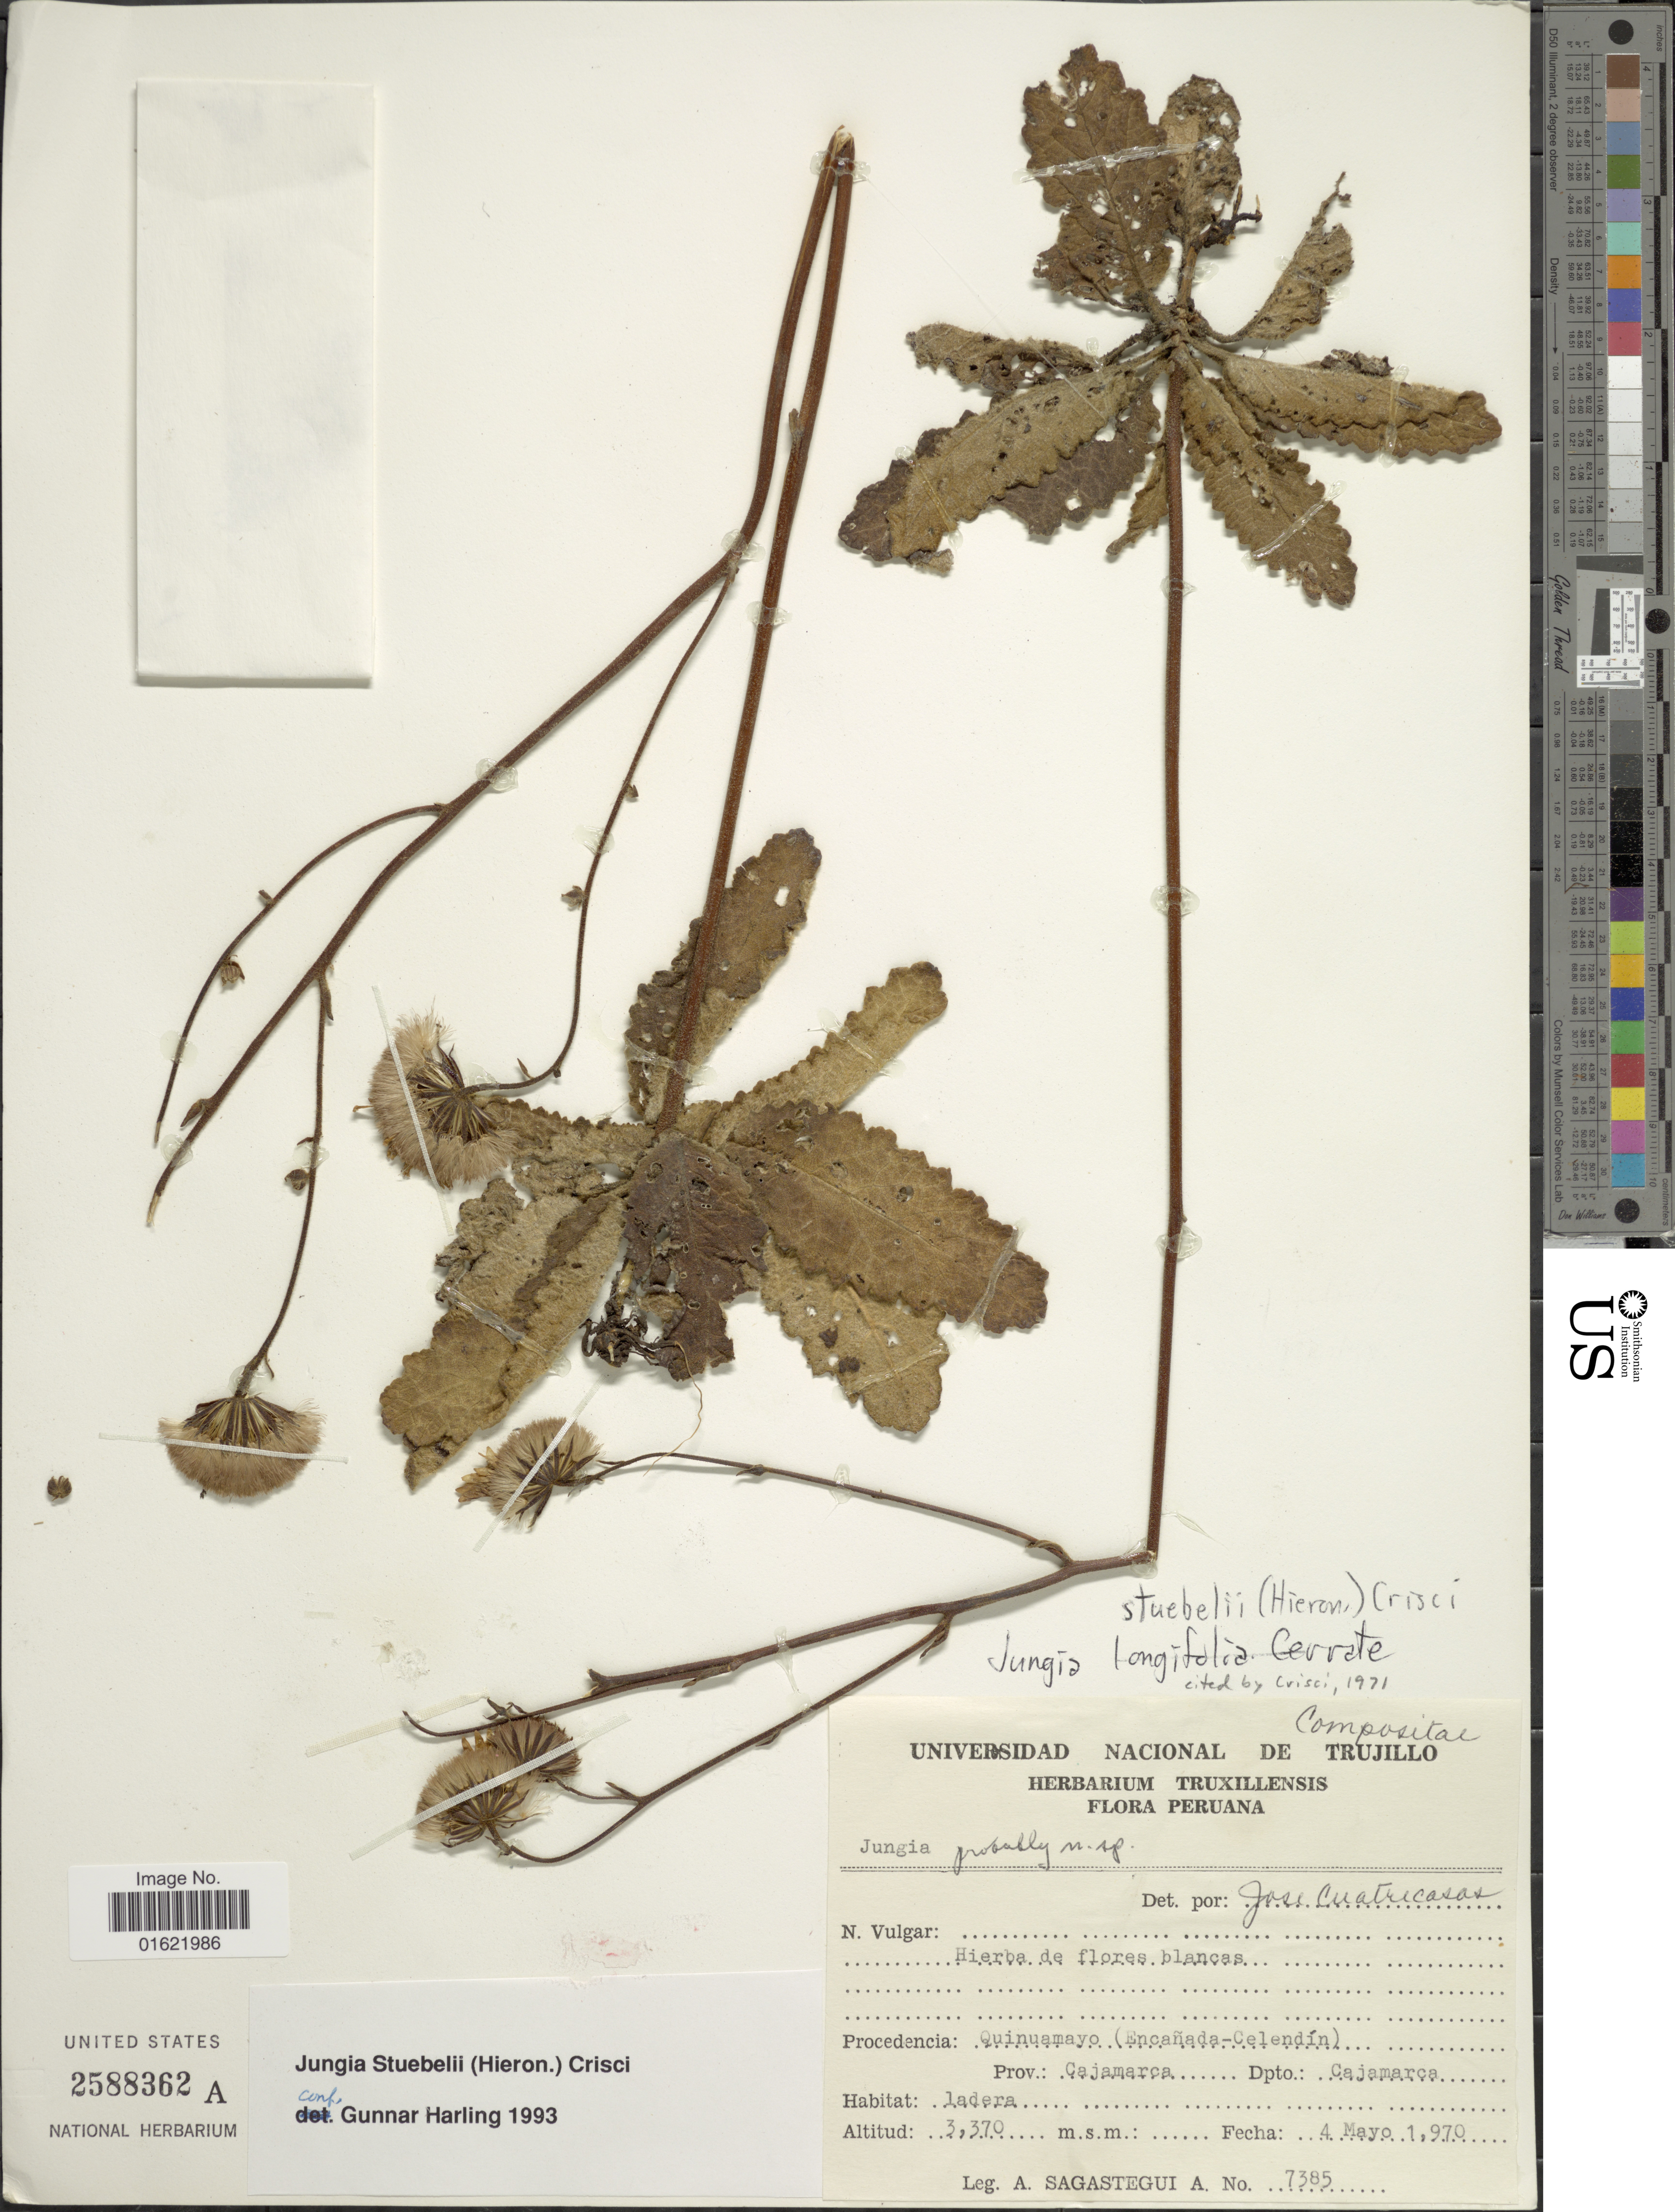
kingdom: Plantae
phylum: Tracheophyta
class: Magnoliopsida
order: Asterales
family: Asteraceae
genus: Jungia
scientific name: Jungia stuebelli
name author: (Hieron.) Crisci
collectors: A. Sagástegui A.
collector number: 7385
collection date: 1970-05-04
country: Peru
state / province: Cajamarca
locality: Procedencia: Quinuamayo (Encanada-Celendin). Prov. Cajamarca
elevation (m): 3370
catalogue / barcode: US 2588362A